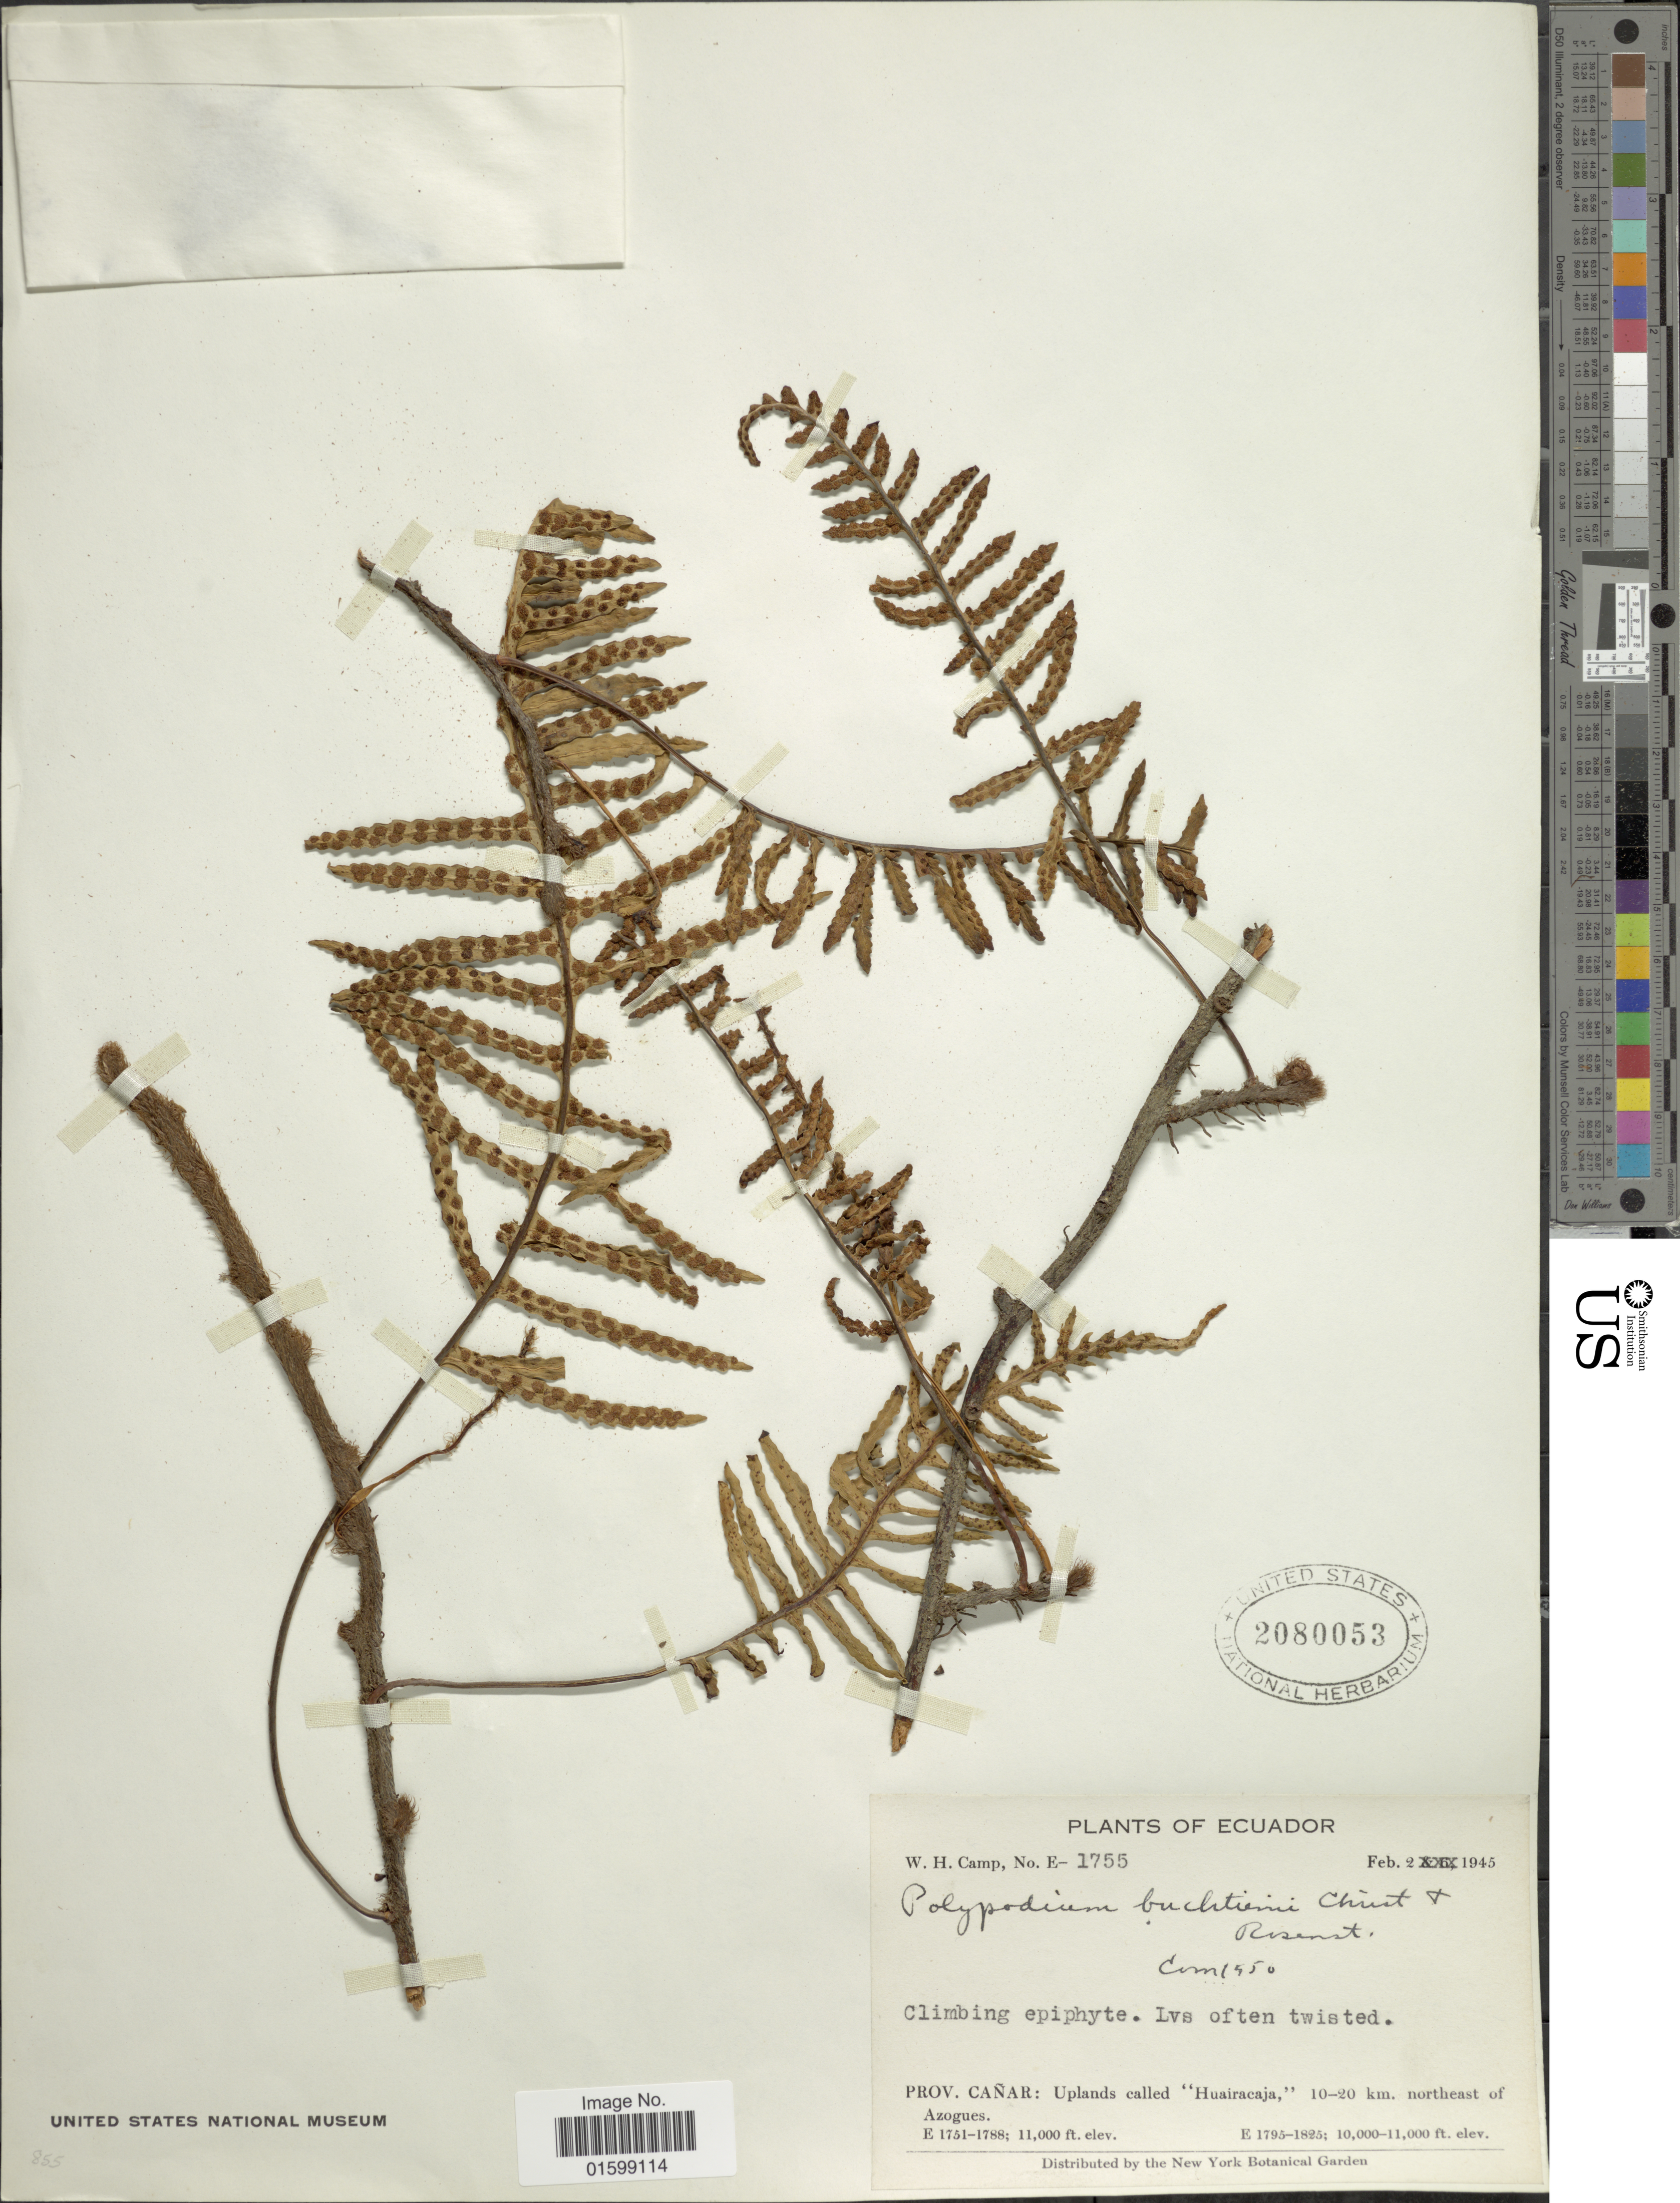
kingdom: Plantae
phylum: Tracheophyta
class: Polypodiopsida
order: Polypodiales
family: Polypodiaceae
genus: Pleopeltis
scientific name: Pleopeltis buchtienii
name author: (Christ & Rosenst.) A.R. Sm.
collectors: W. H. Camp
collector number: E-1755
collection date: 1945-02-02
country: Ecuador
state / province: Cañar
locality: Uplands called "Huairacaja,"10-20 km. northeast of Azogues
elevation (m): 3048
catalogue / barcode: US 2080053